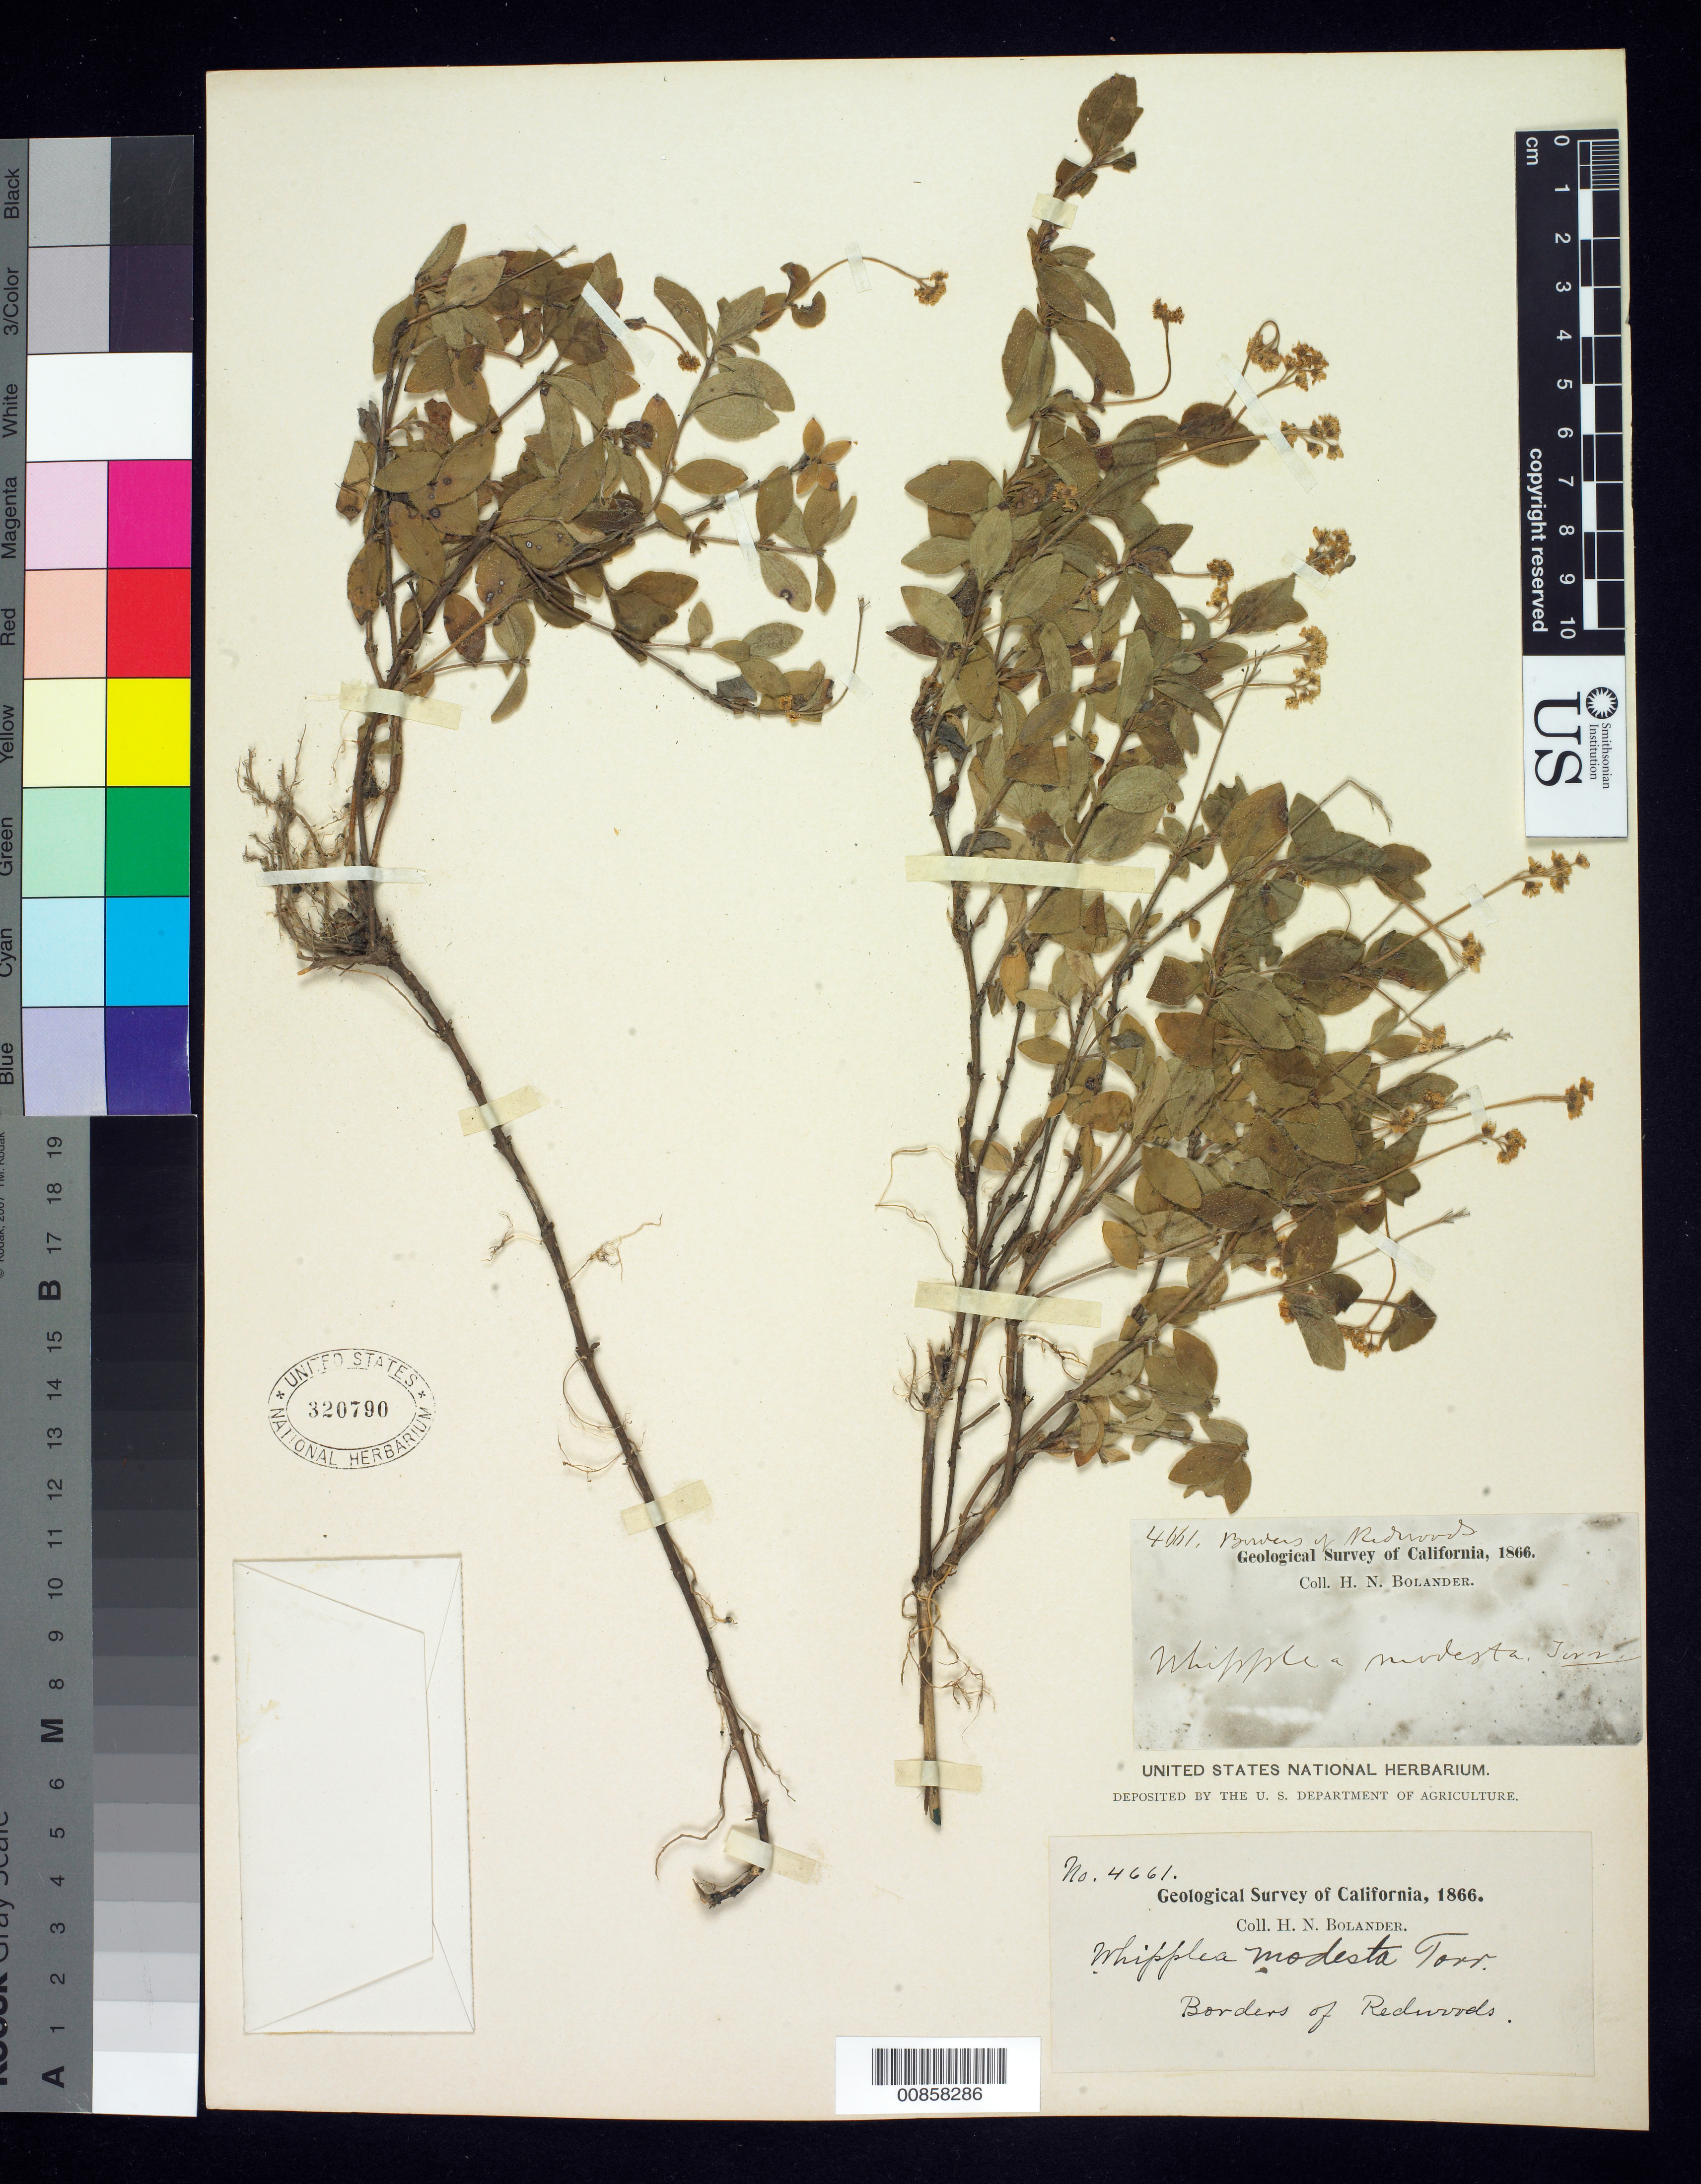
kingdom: Plantae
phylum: Tracheophyta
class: Magnoliopsida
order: Cornales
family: Hydrangeaceae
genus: Whipplea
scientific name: Whipplea modesta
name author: Torr.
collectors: H. Bolander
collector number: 4661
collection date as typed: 1866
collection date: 1866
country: United States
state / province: California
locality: Borders of Redwoods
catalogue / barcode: US 320790